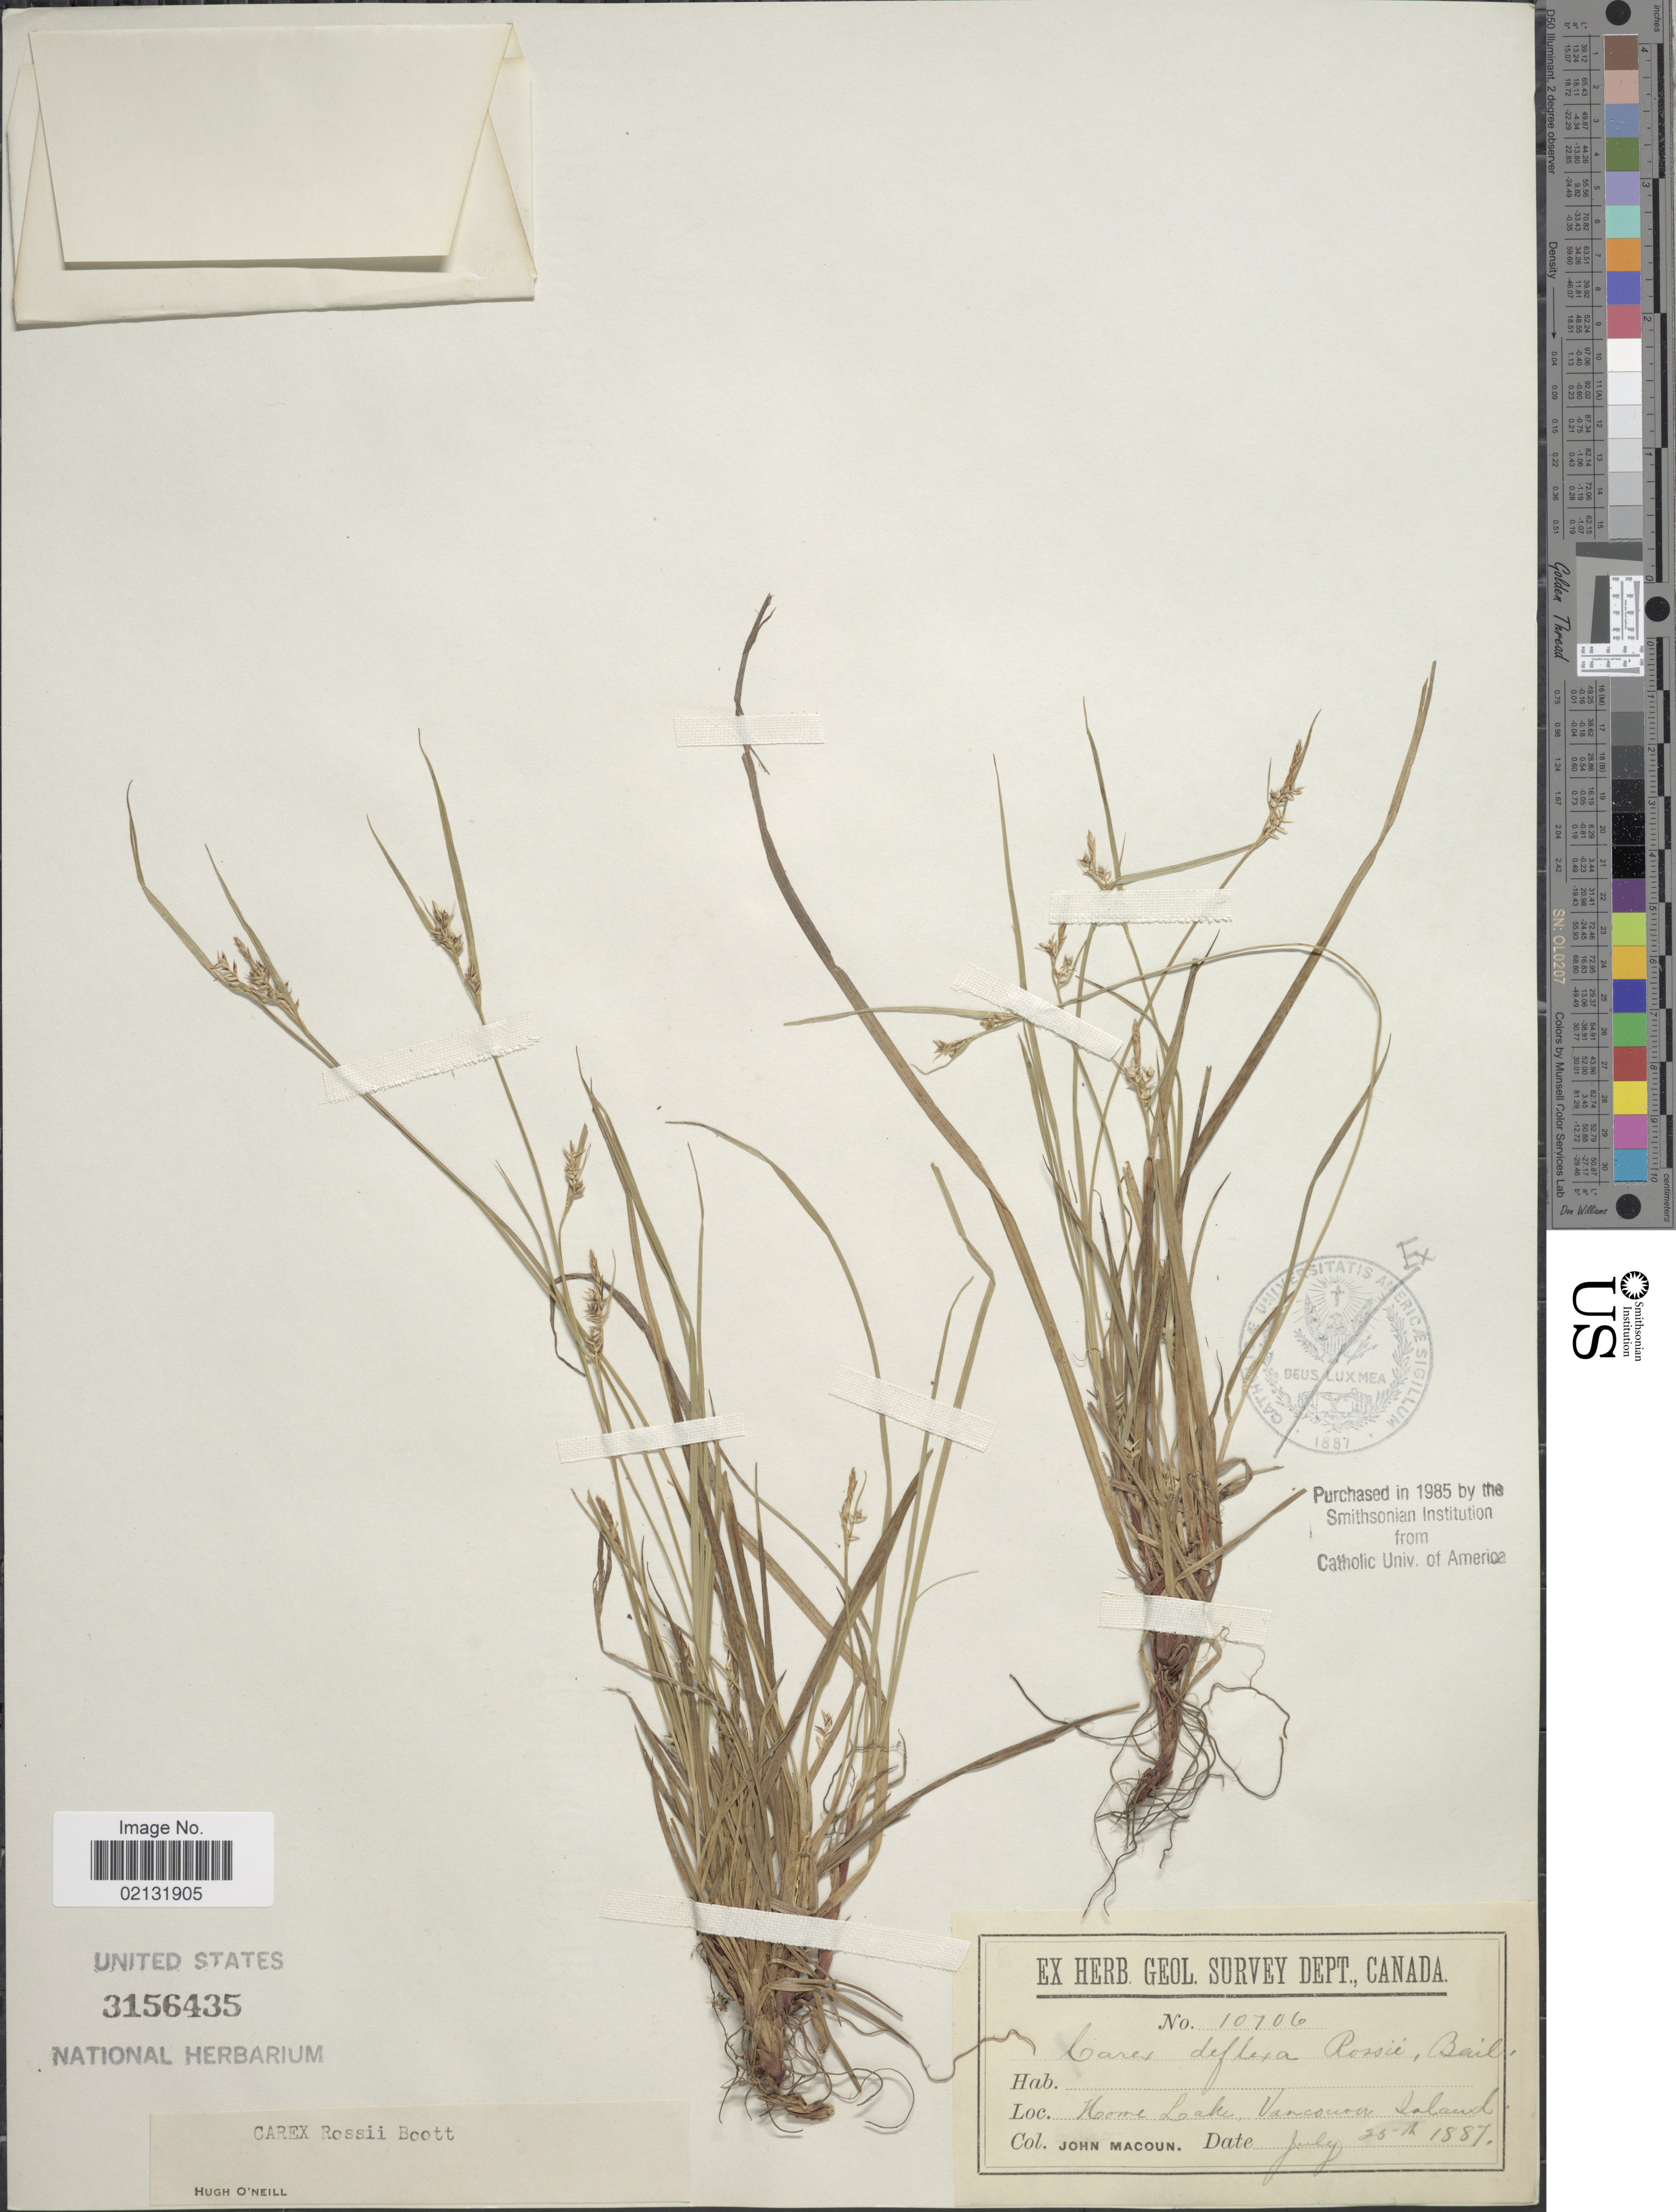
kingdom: Plantae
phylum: Tracheophyta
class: Liliopsida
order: Poales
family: Cyperaceae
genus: Carex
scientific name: Carex rossii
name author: Boott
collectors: J. Macoun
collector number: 10706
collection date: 1887-07-25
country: Canada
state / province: British Columbia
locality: Hone Lake, Vancouver Island.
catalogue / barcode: US 3156435